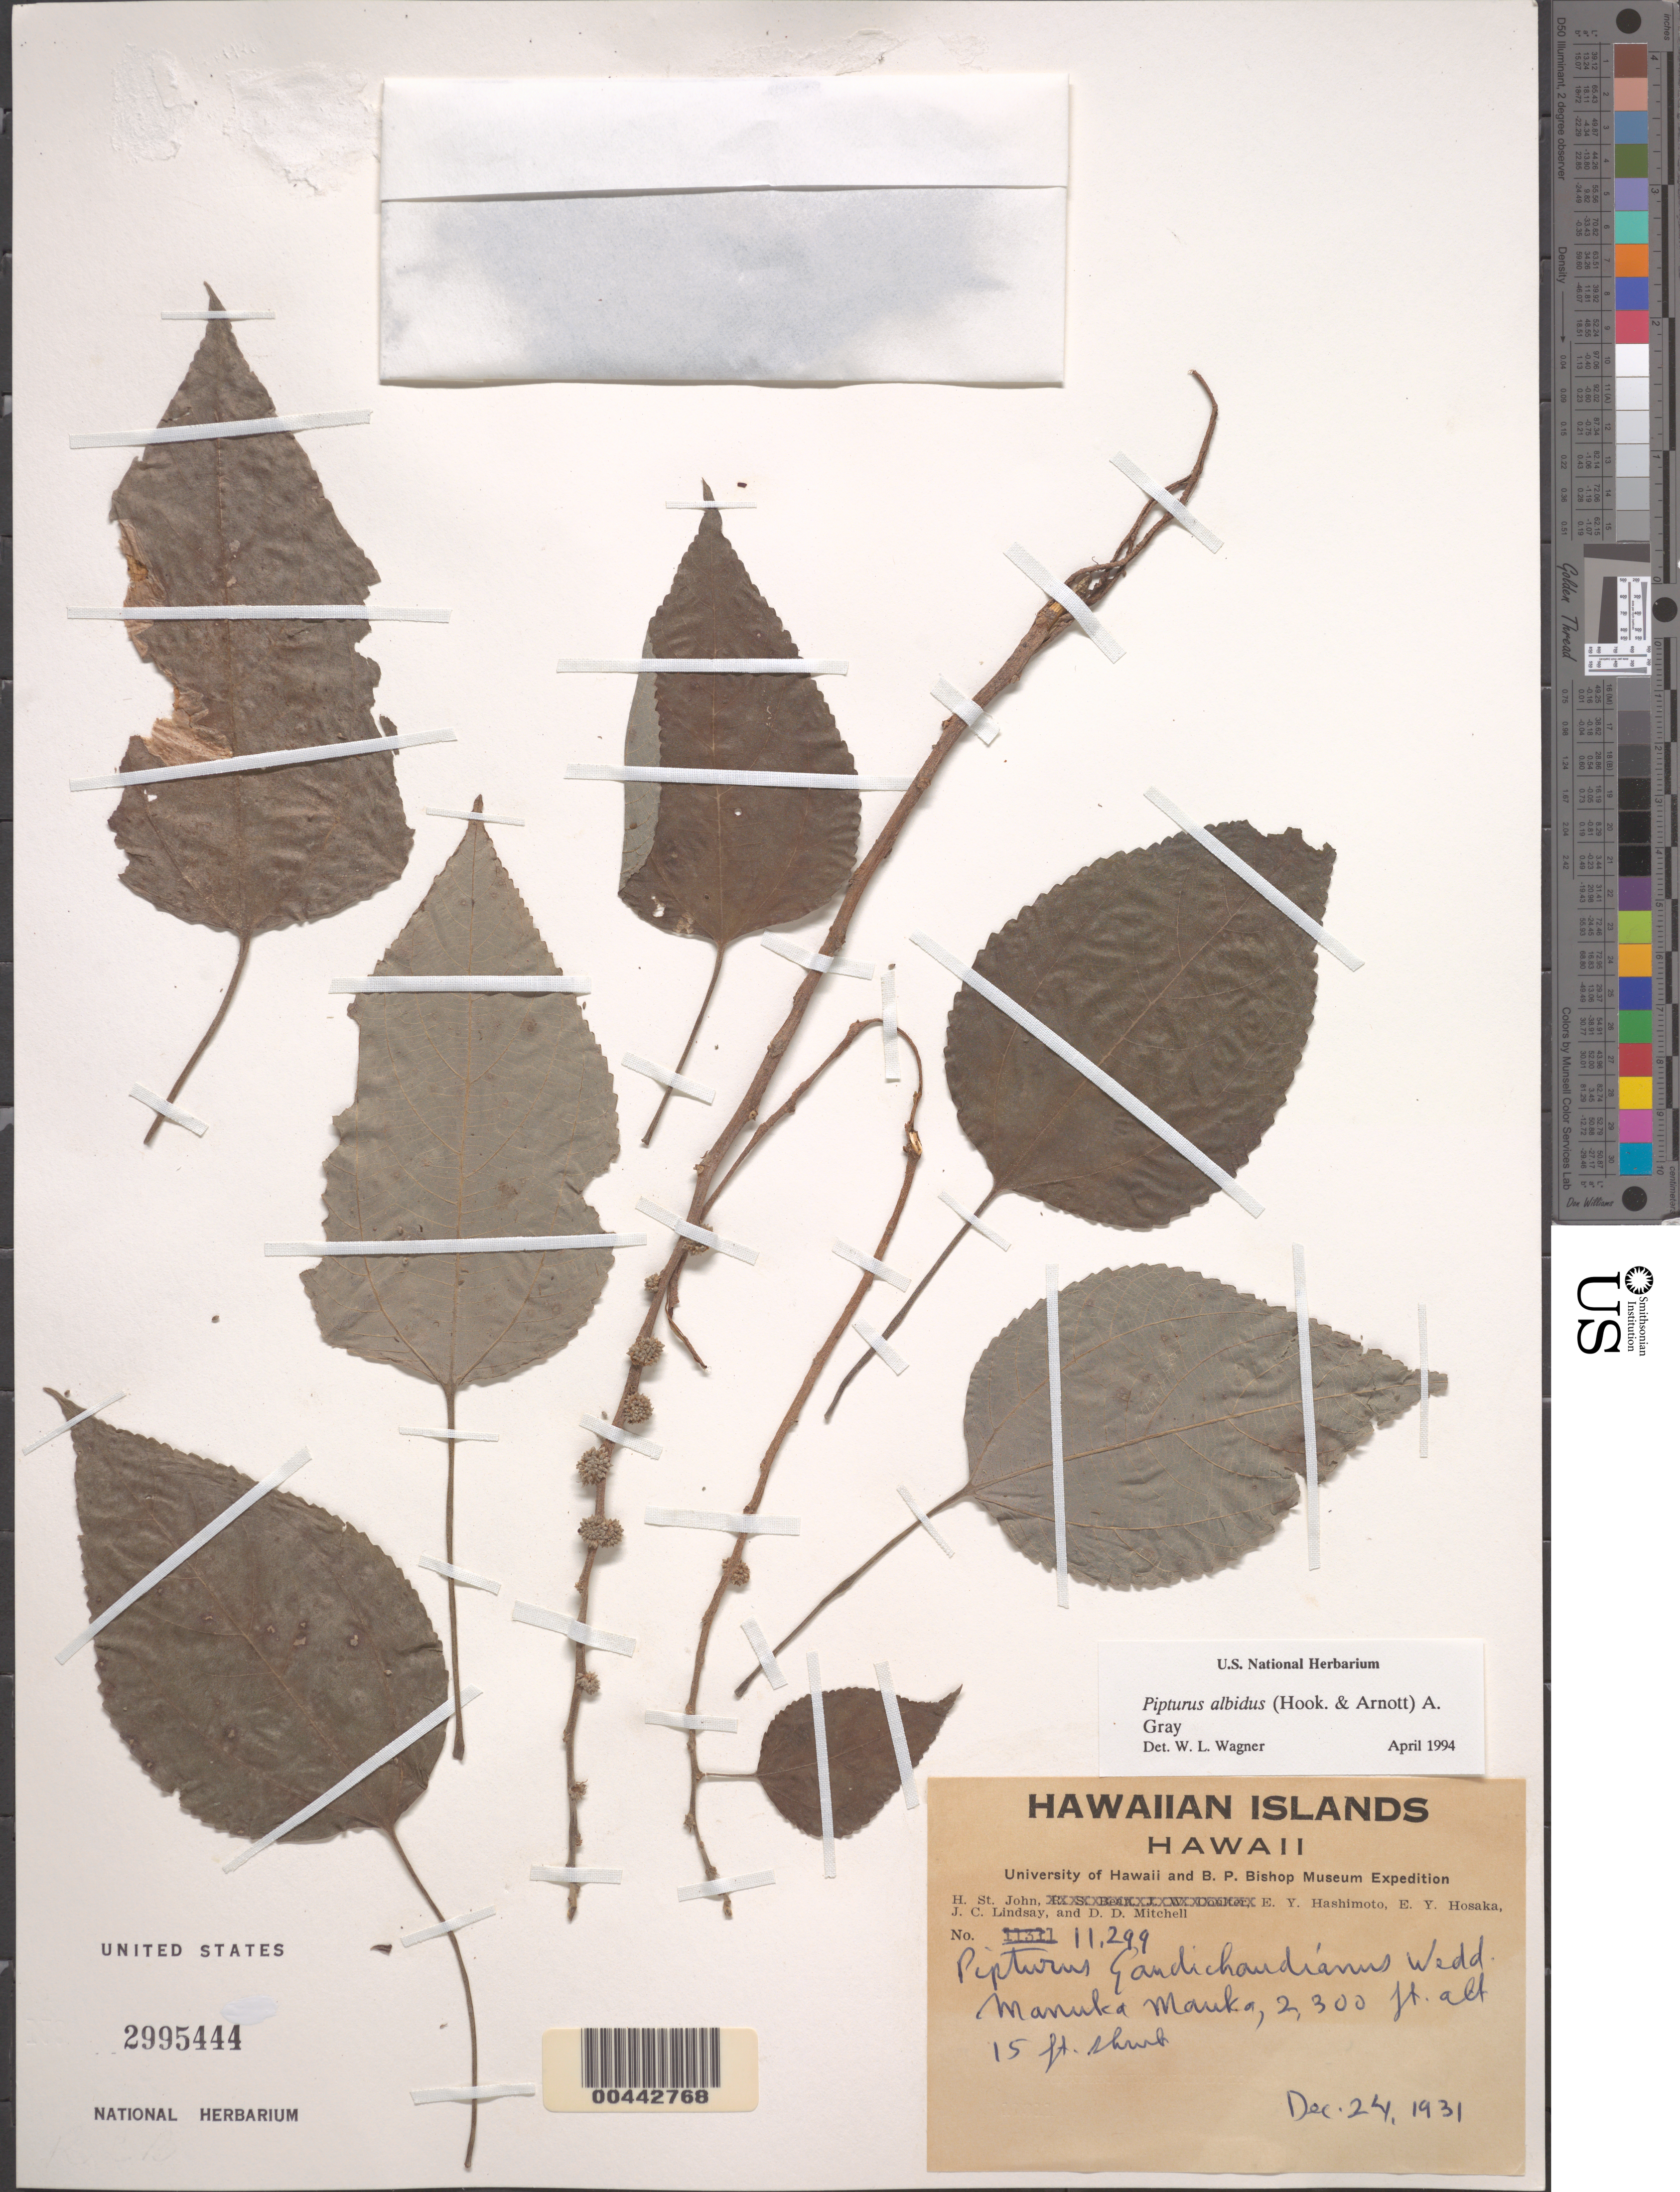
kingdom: Plantae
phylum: Tracheophyta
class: Magnoliopsida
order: Rosales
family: Urticaceae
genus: Pipturus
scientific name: Pipturus albidus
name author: (Hook. & Arn.) A. Gray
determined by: Wagner, W. L., (BOT), Smithsonian Institution - National Museum of Natural History (UNITED STATES)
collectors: H. St. John, E. Hashimoto & E. Y. Hosaka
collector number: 11299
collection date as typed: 24 Dec 1931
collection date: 1931-12-24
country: United States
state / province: Hawaii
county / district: Kauai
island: Kaua'i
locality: Manuka Mauka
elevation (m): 701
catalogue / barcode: US 2995444